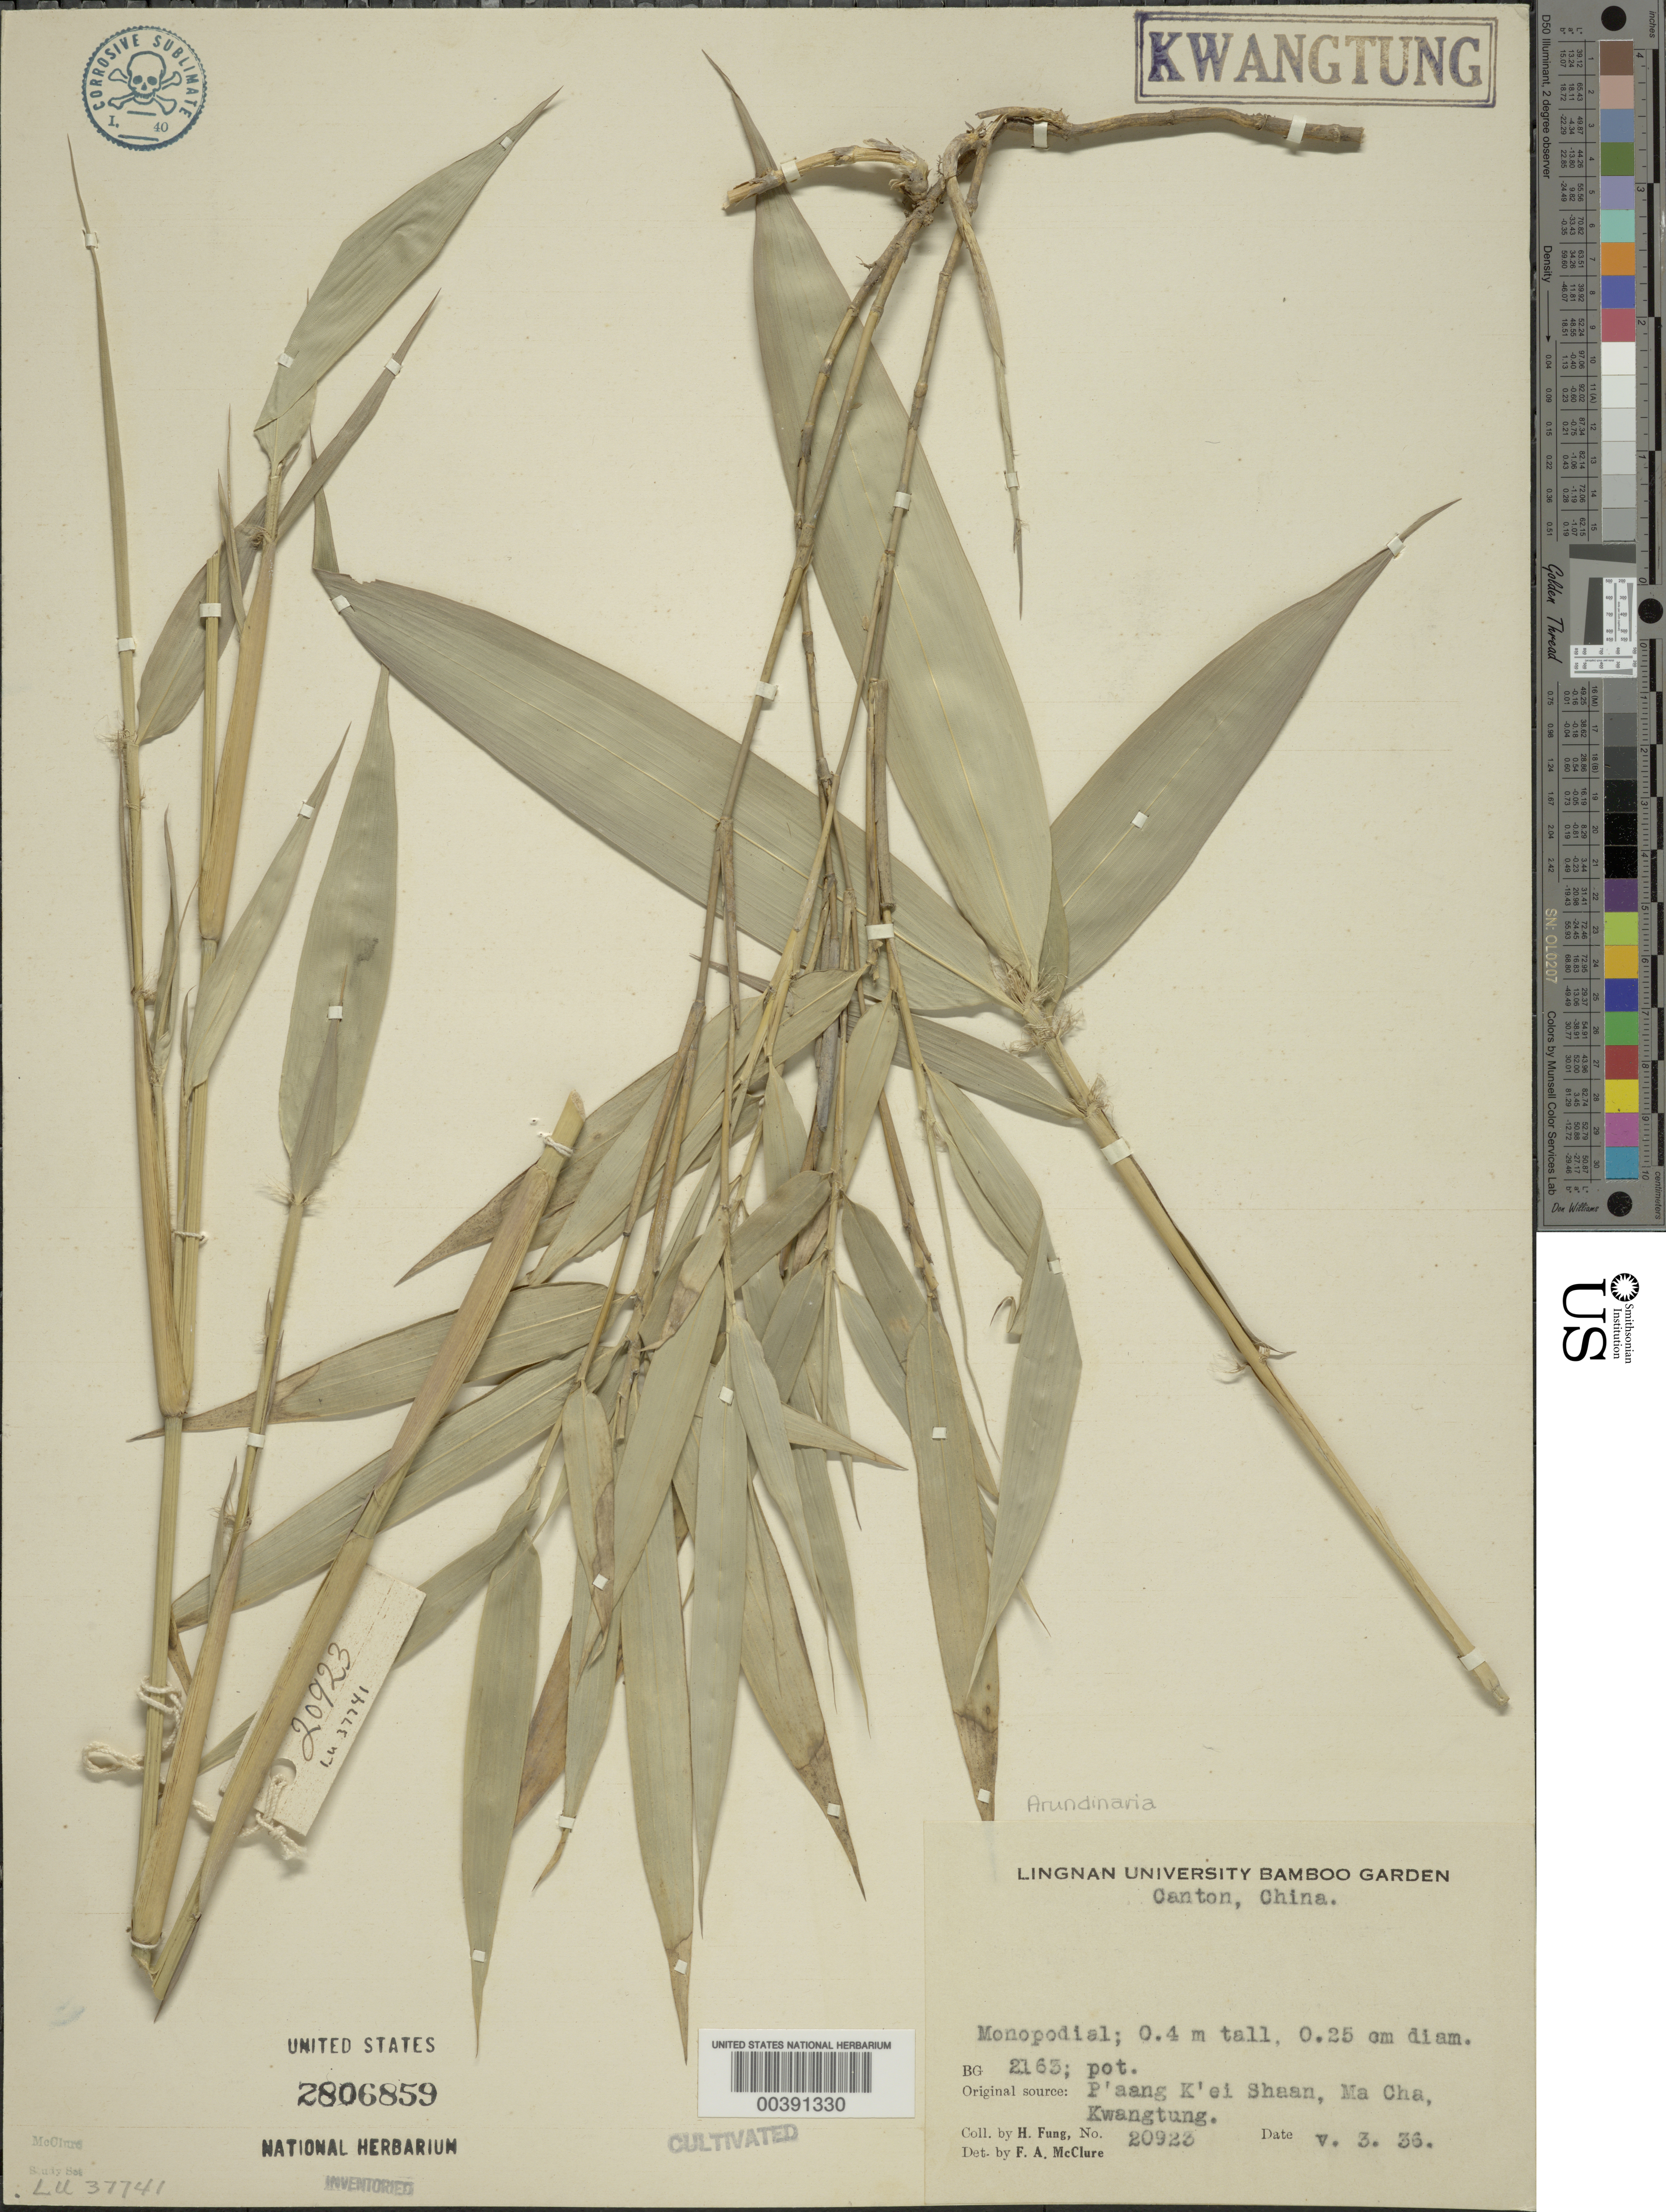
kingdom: Plantae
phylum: Tracheophyta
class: Liliopsida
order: Poales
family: Poaceae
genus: Arundinaria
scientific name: Arundinaria sp.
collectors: H. L. Fung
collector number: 20923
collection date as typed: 03 May 1936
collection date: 1936-05-03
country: China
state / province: Guangdong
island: Honam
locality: Lingnan Univ. Bamboo Garden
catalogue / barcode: US 2806859